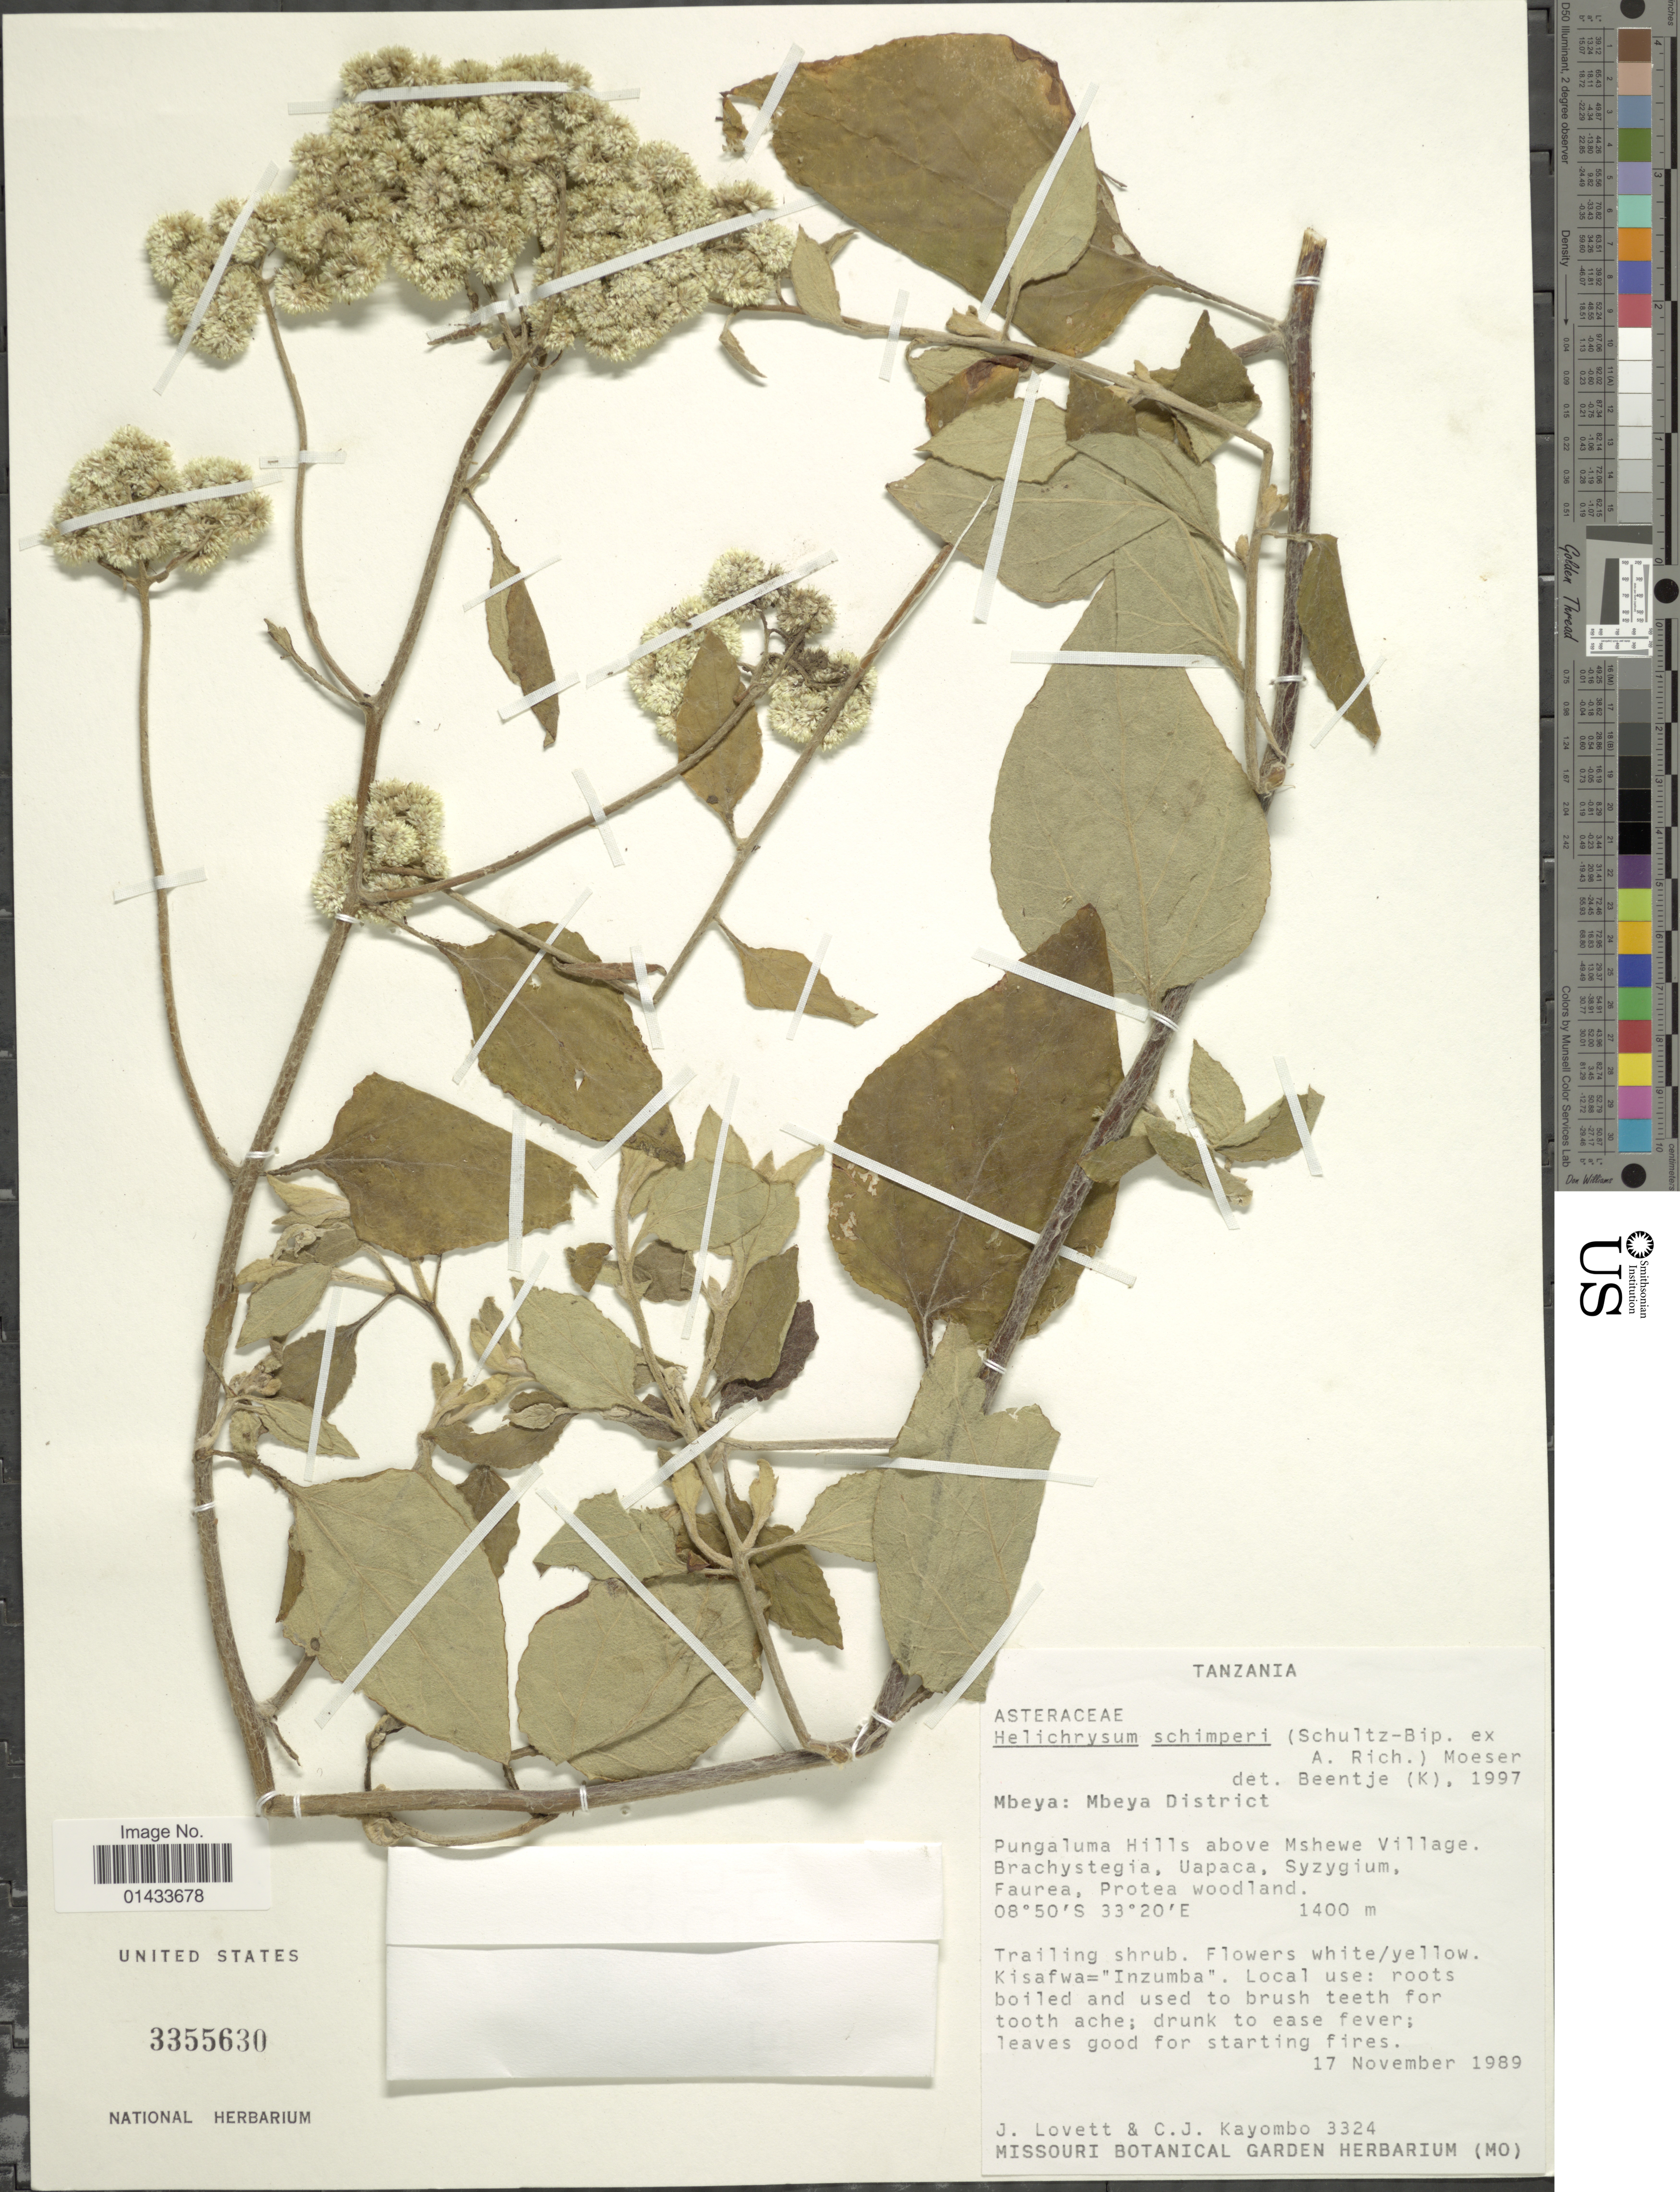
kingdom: Plantae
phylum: Tracheophyta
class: Magnoliopsida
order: Asterales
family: Asteraceae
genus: Helichrysum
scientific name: Helichrysum schimperi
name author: (Sch. Bip.) Moeser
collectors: J. Lovett & C. Kayombo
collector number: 3324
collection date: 1989-11-17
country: Tanzania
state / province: Mbeya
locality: Mbeya: Mbeya District, Pungaluma Hills above Mshewe Village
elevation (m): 1400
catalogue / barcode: US 3355630